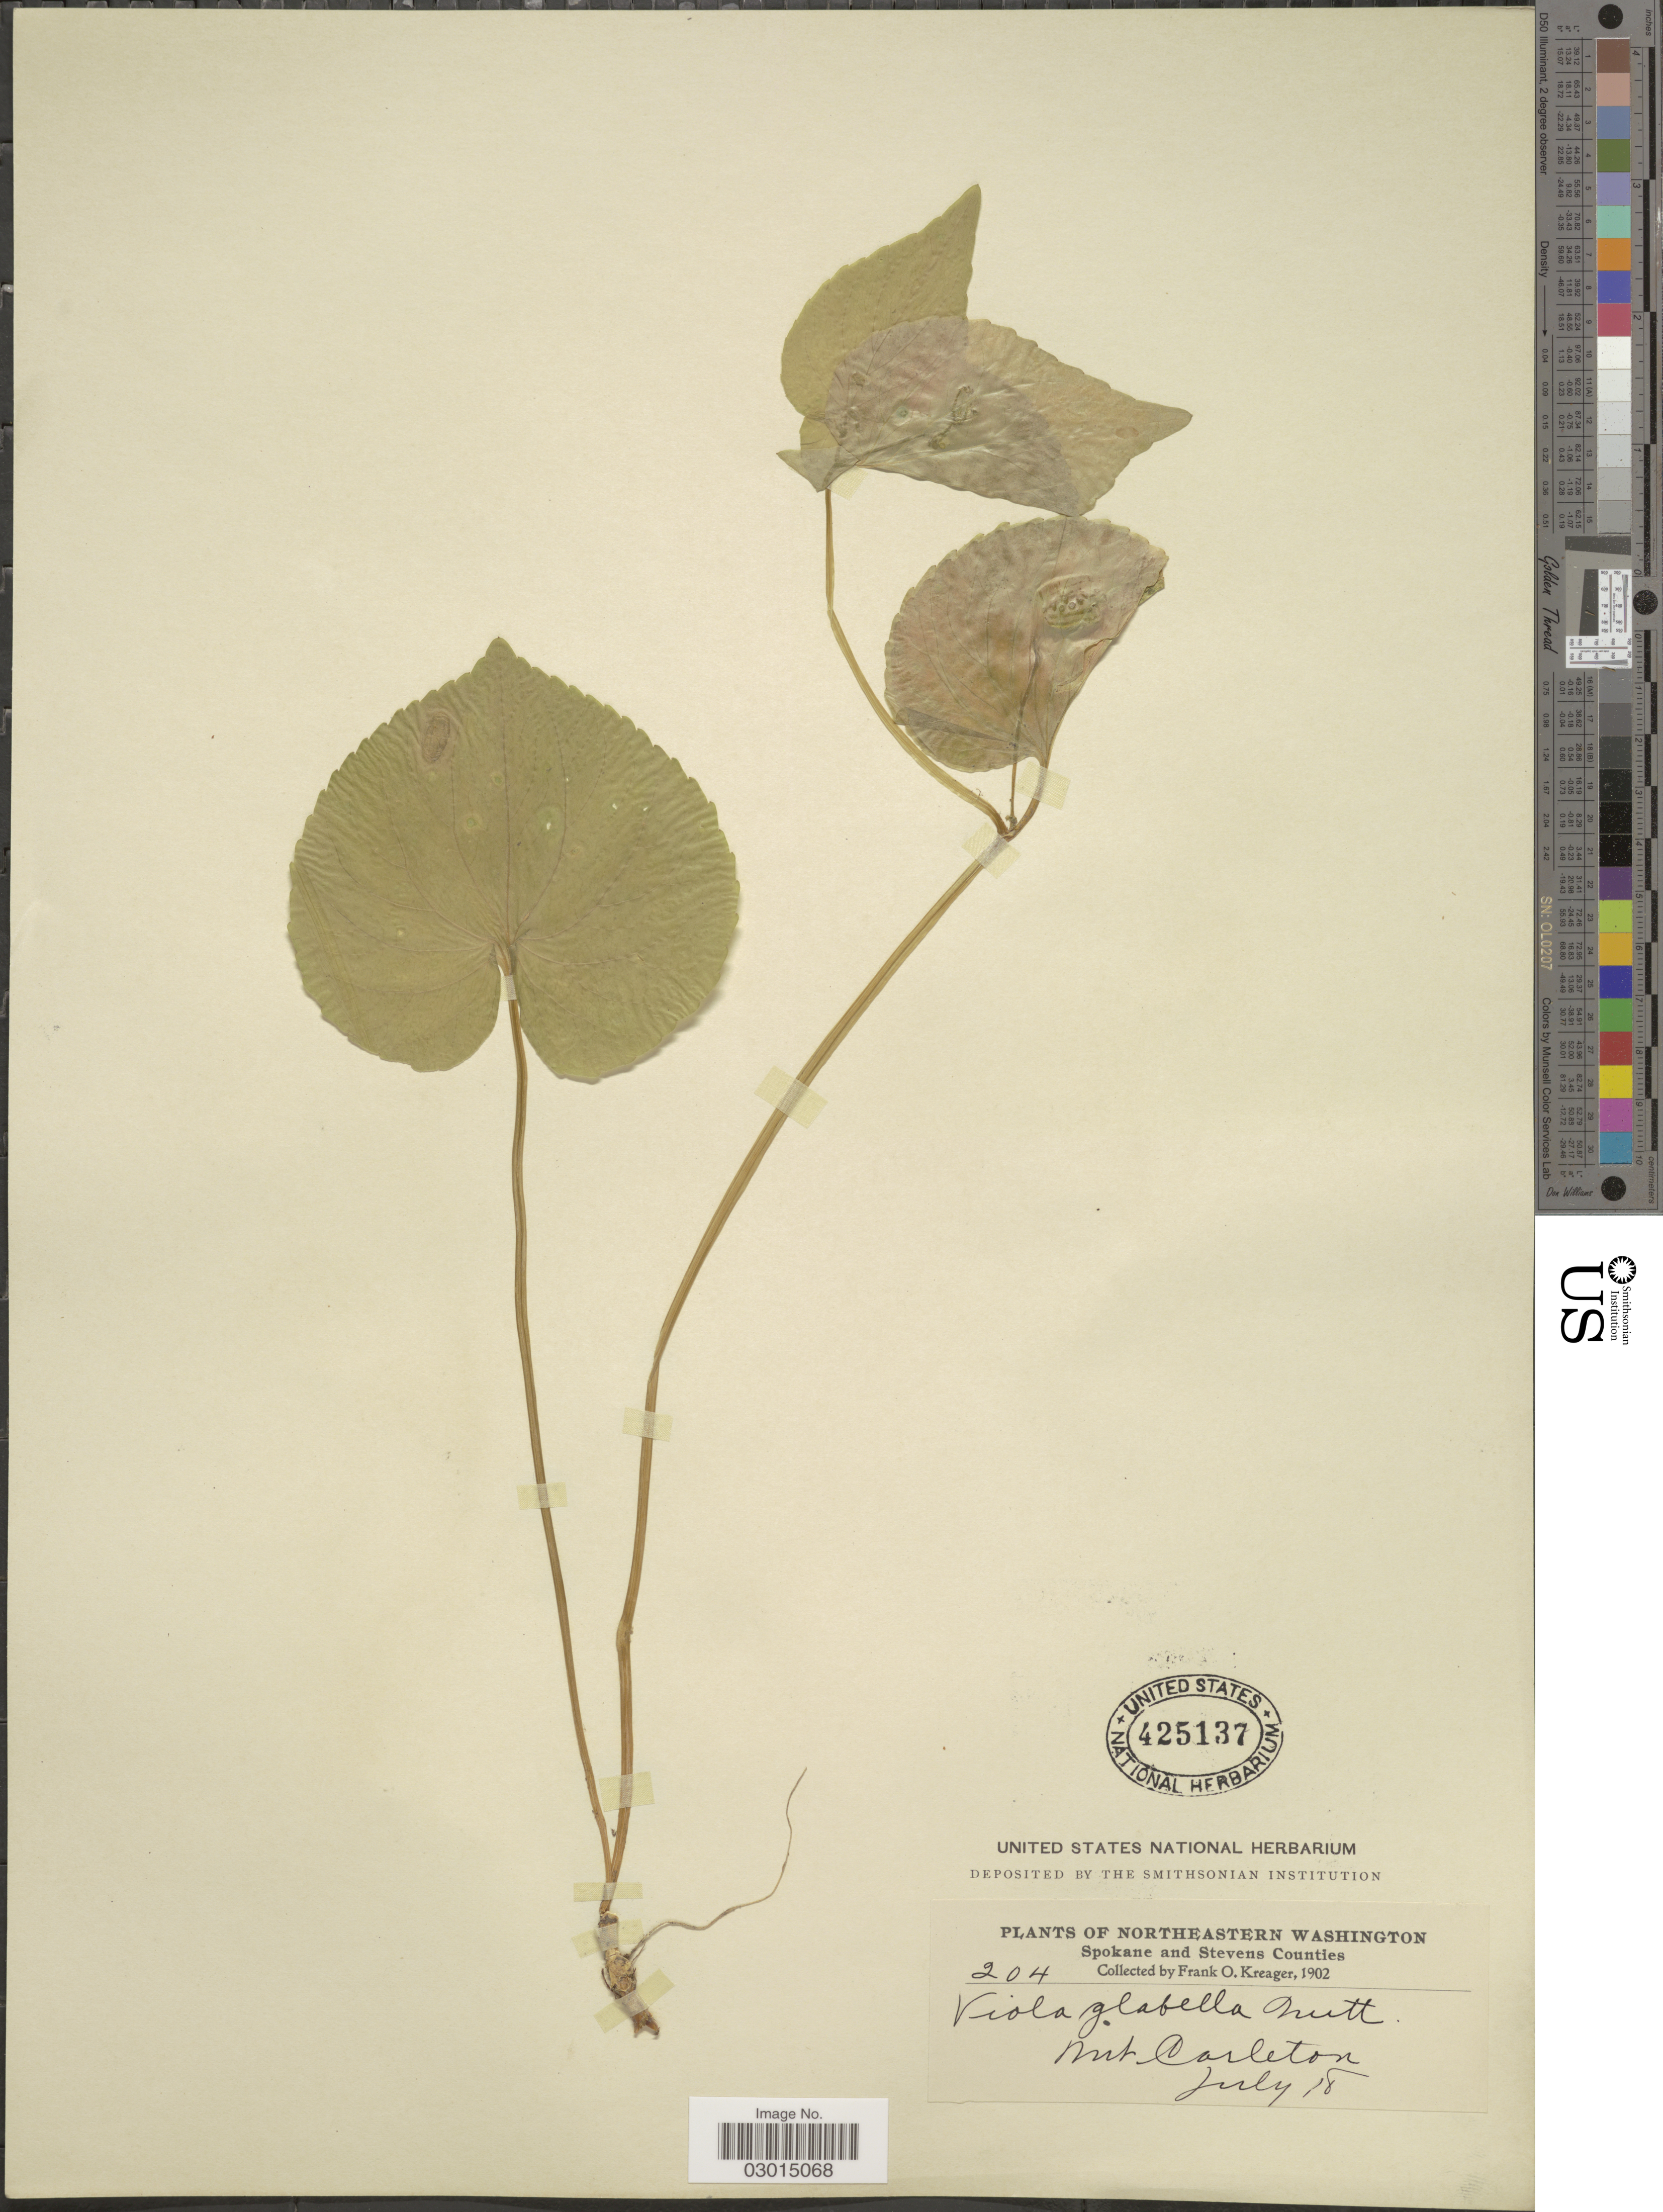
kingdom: Plantae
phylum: Tracheophyta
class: Magnoliopsida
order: Malpighiales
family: Violaceae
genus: Viola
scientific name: Viola glabella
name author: Nutt.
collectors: F. Kreager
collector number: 204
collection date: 1902-07-18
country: United States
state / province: Washington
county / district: Spokane / Stevens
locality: Northeastern Washington. Spokane and Stevens Counties. Mt. Carleton.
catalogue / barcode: US 425137